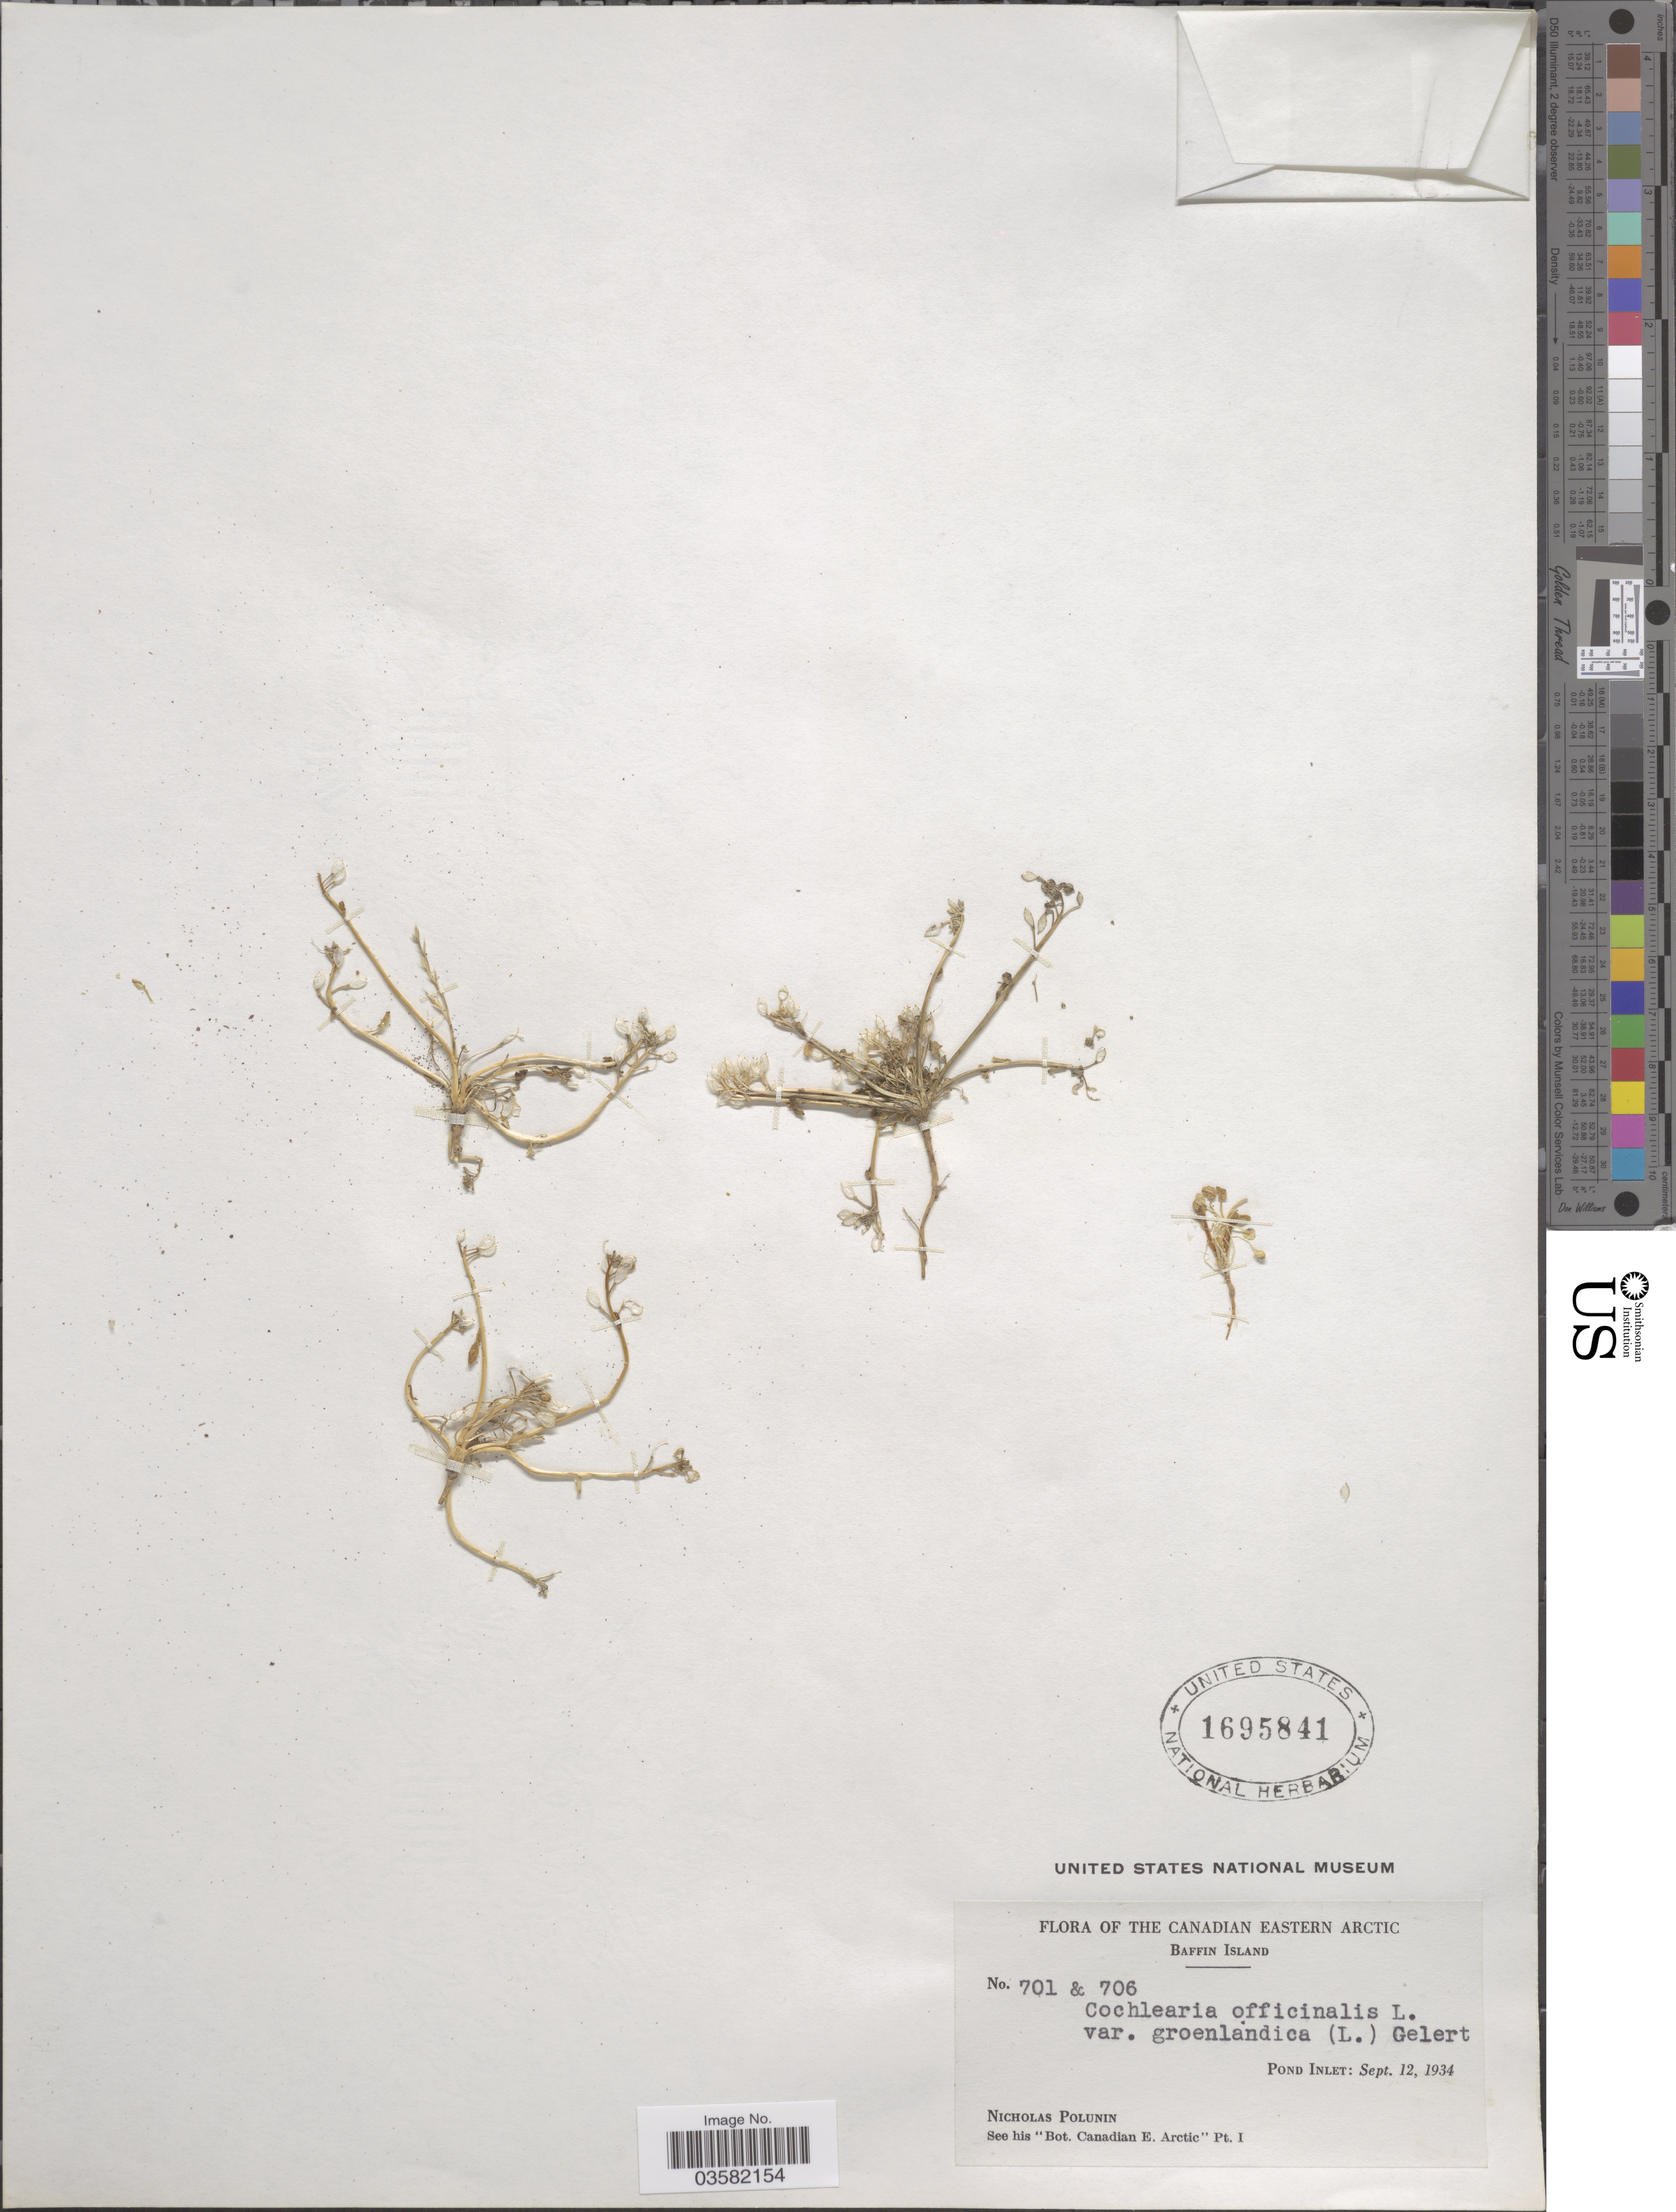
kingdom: Plantae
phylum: Tracheophyta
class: Magnoliopsida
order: Brassicales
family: Brassicaceae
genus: Cochlearia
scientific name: Cochlearia groenlandica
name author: L.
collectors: N. V. Polunin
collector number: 701/706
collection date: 1934-09-12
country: Canada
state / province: Nunavut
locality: The Canadian Eastern Arctic. Baffin Island. Pond Inlet.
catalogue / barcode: US 1695841